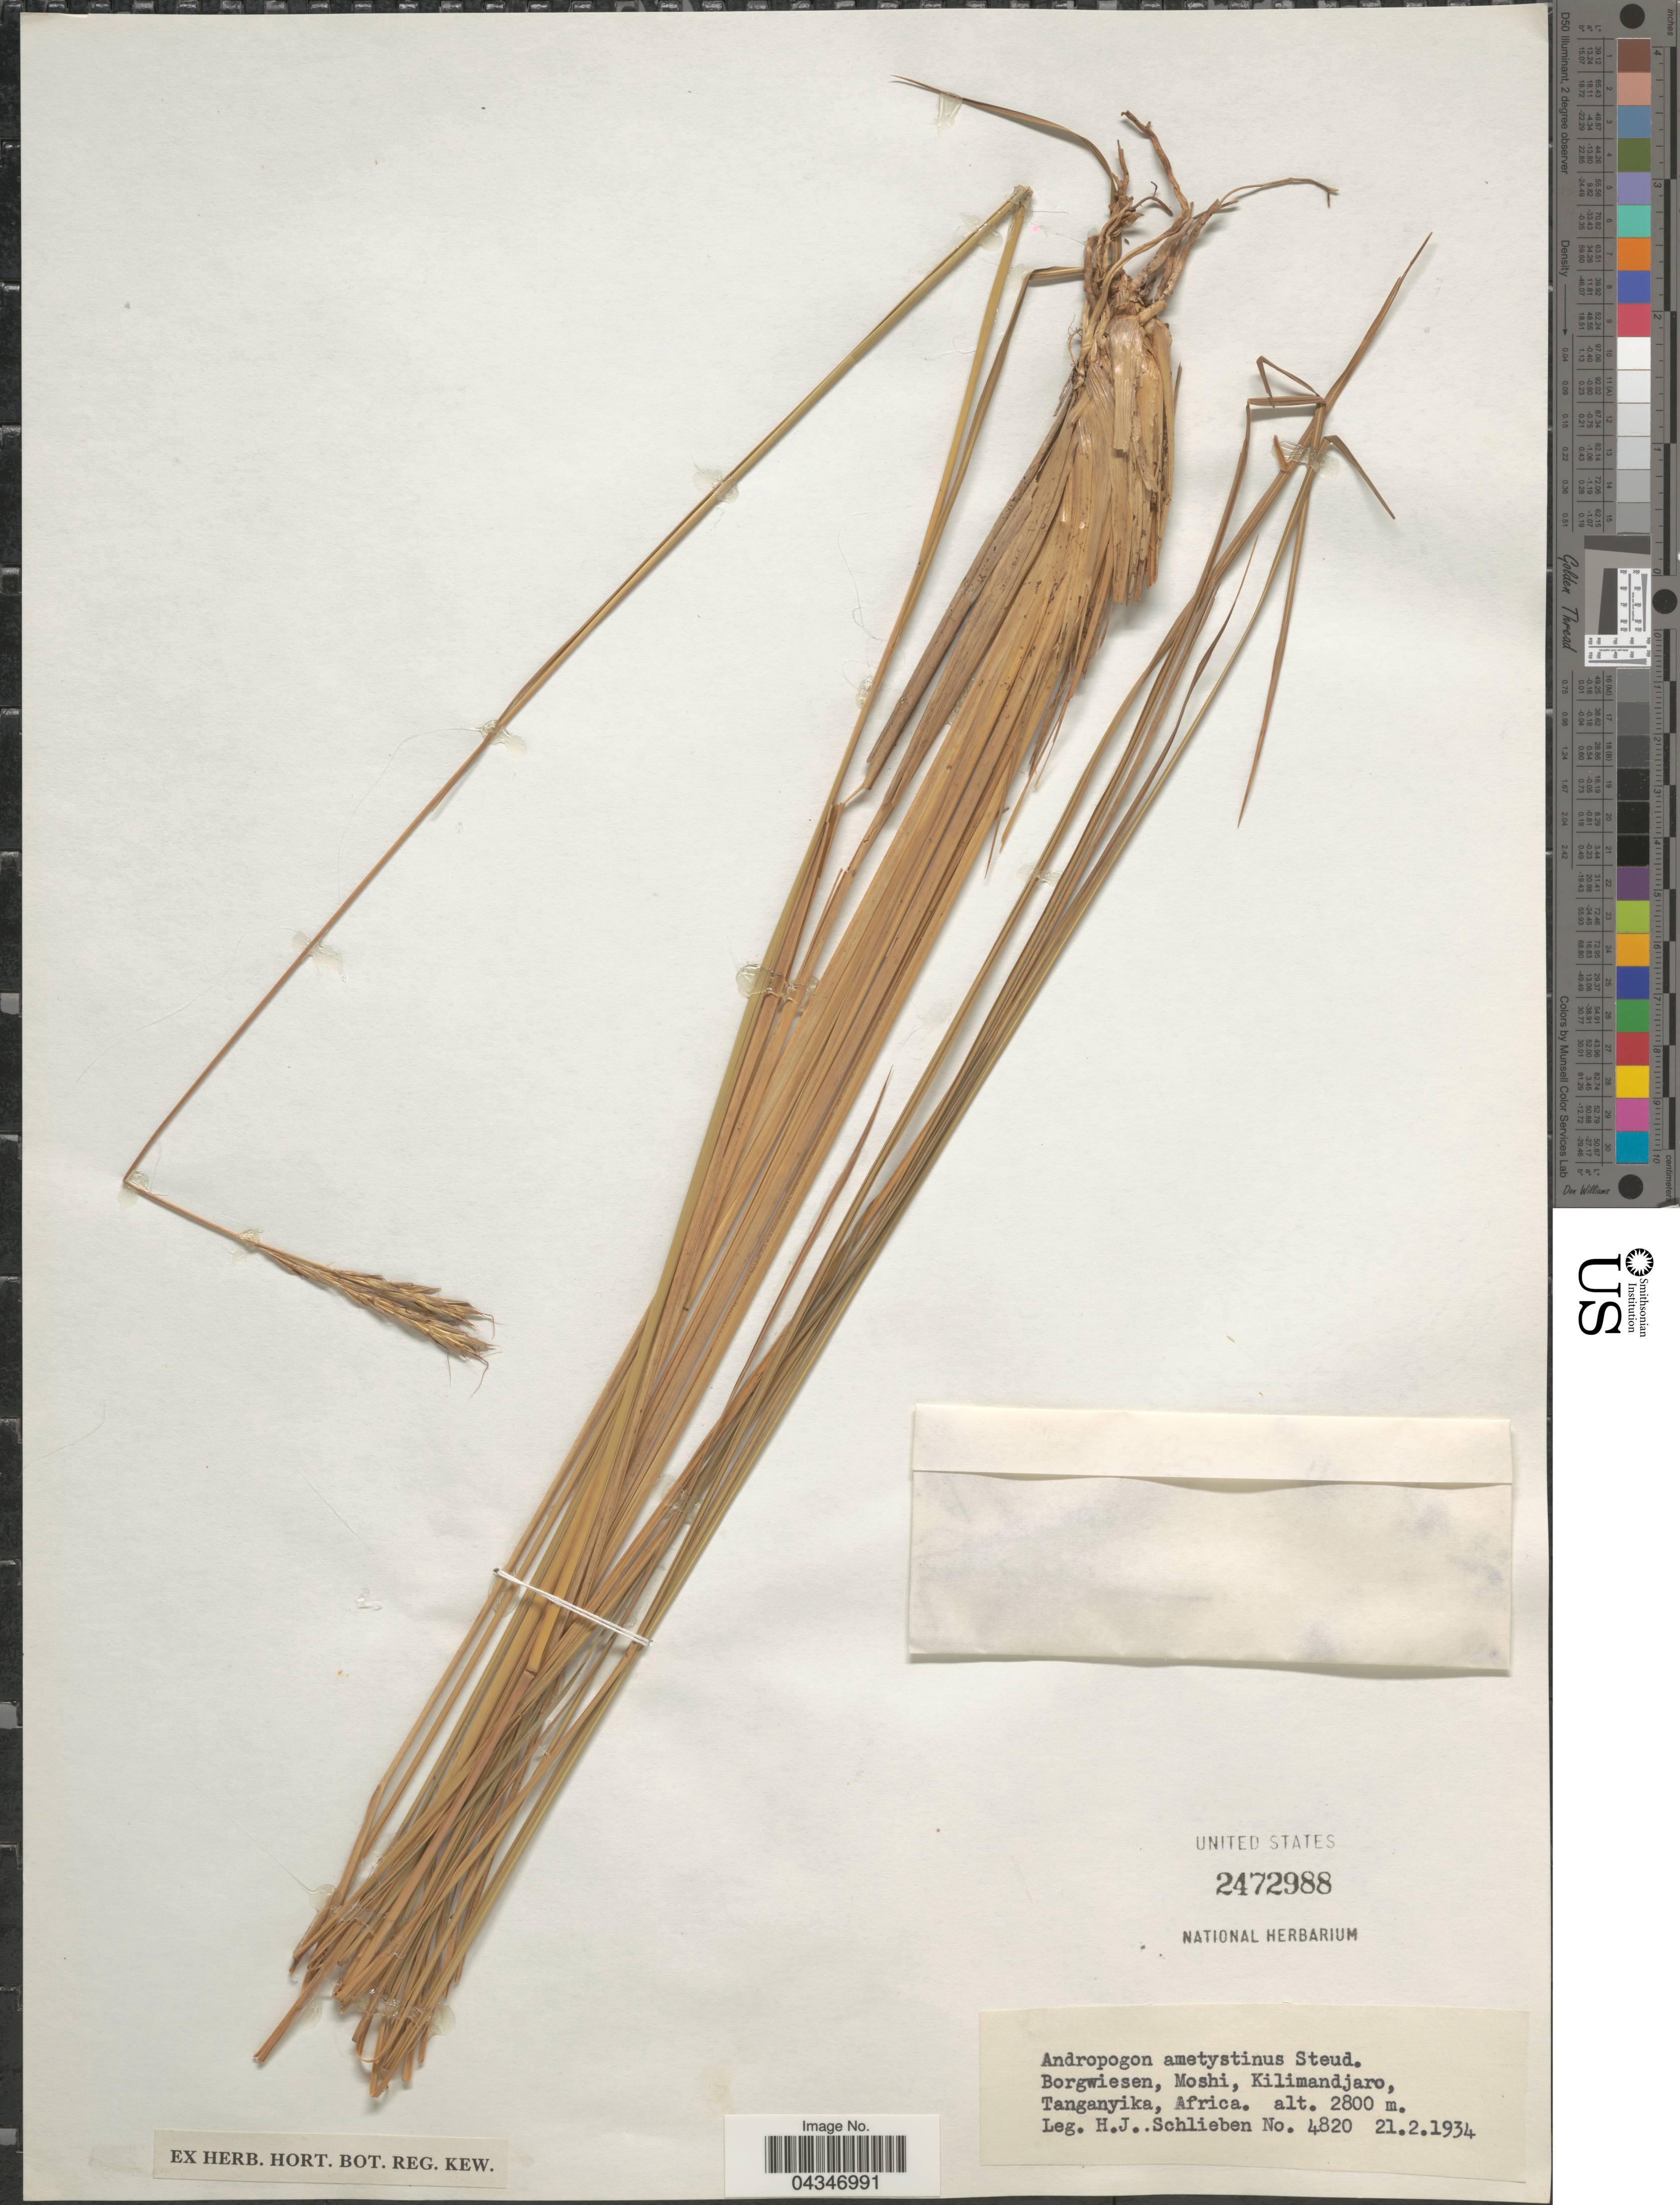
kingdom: Plantae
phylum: Tracheophyta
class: Liliopsida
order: Poales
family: Poaceae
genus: Andropogon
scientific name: Andropogon amethystinus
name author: Steud.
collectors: H. J. Schlieben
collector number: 4820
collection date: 1934-02-21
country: Tanzania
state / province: Kilimanjaro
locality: Borgwiesen, Moshi, Kilimandjaro, Tanganyika.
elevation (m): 2800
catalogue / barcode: US 2472988